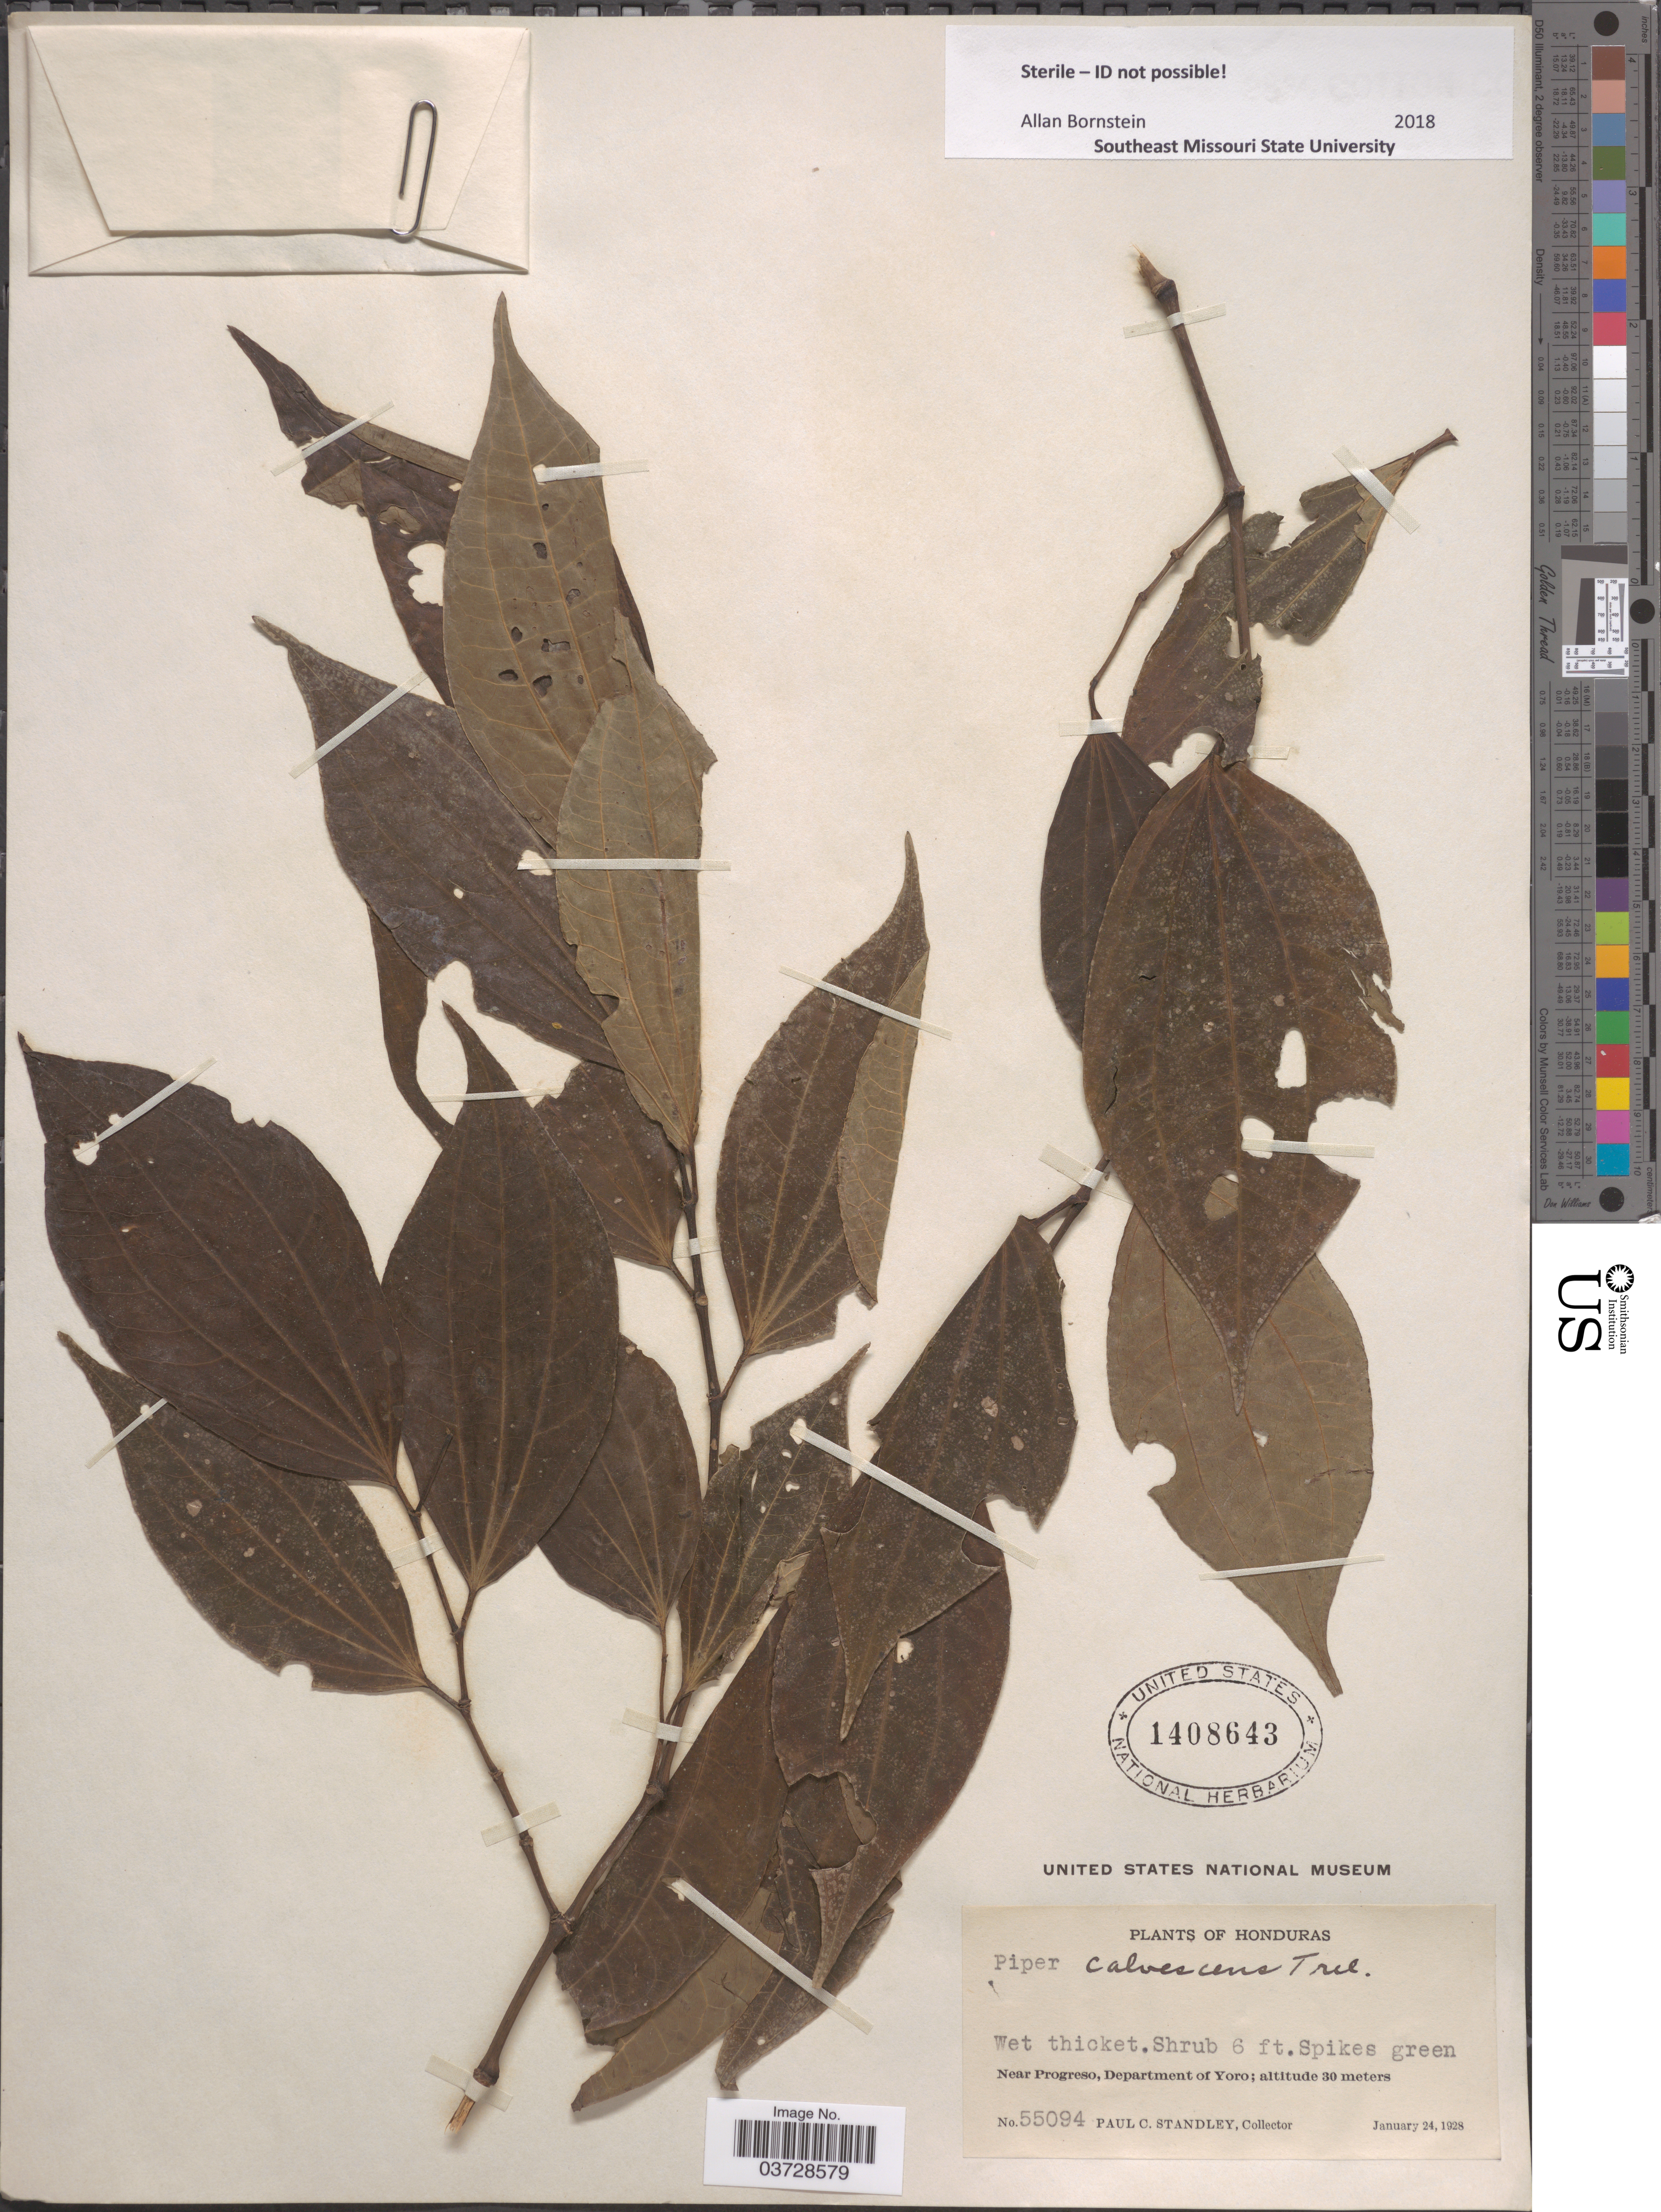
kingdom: Plantae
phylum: Tracheophyta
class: Magnoliopsida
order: Piperales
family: Piperaceae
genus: Piper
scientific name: Piper sp.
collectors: P. C. Standley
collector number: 55094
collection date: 1928-01-24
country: Honduras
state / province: Yoro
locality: Near Progreso, Department of Yoro.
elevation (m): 30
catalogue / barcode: US 1408643